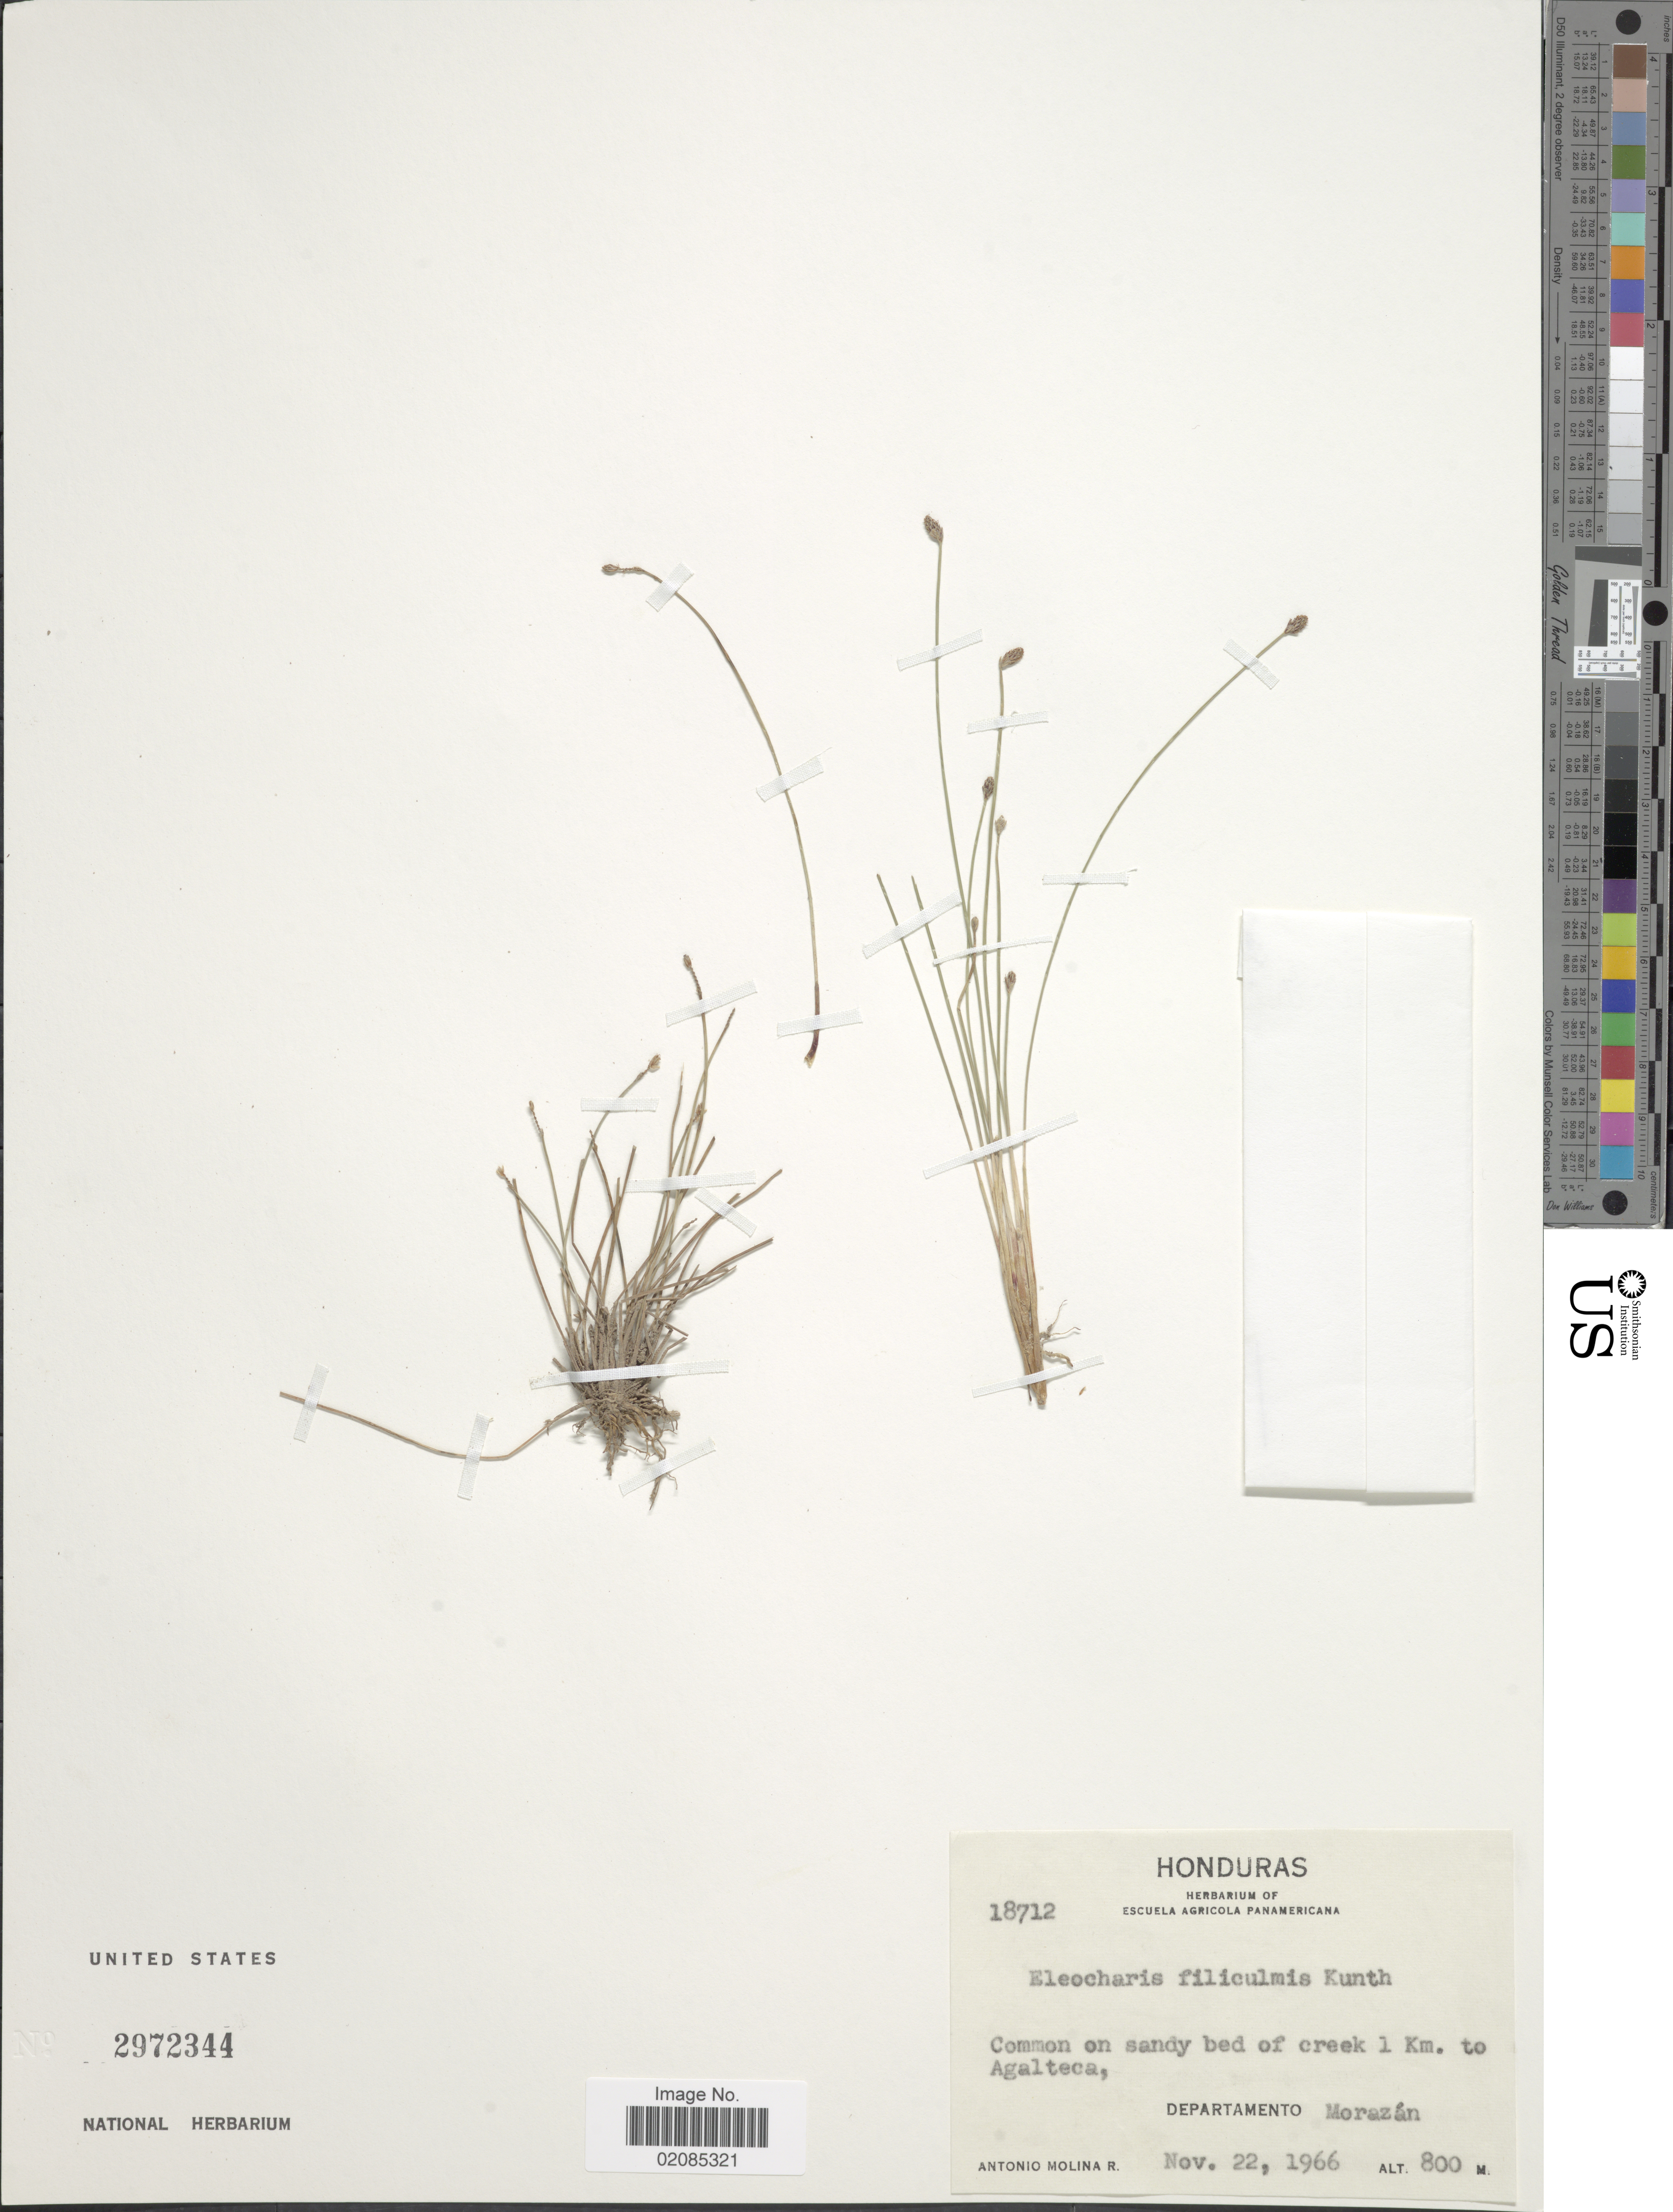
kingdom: Plantae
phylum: Tracheophyta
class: Liliopsida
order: Poales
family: Cyperaceae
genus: Eleocharis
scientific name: Eleocharis filiculmis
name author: Kunth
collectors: A. Molina R.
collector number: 18712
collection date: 1966-11-22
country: Honduras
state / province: Fco. Morazán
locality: Common on sandy bed of creek 1 Km. to Agalteca, Departamento Morazan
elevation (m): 800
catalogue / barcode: US 2972344